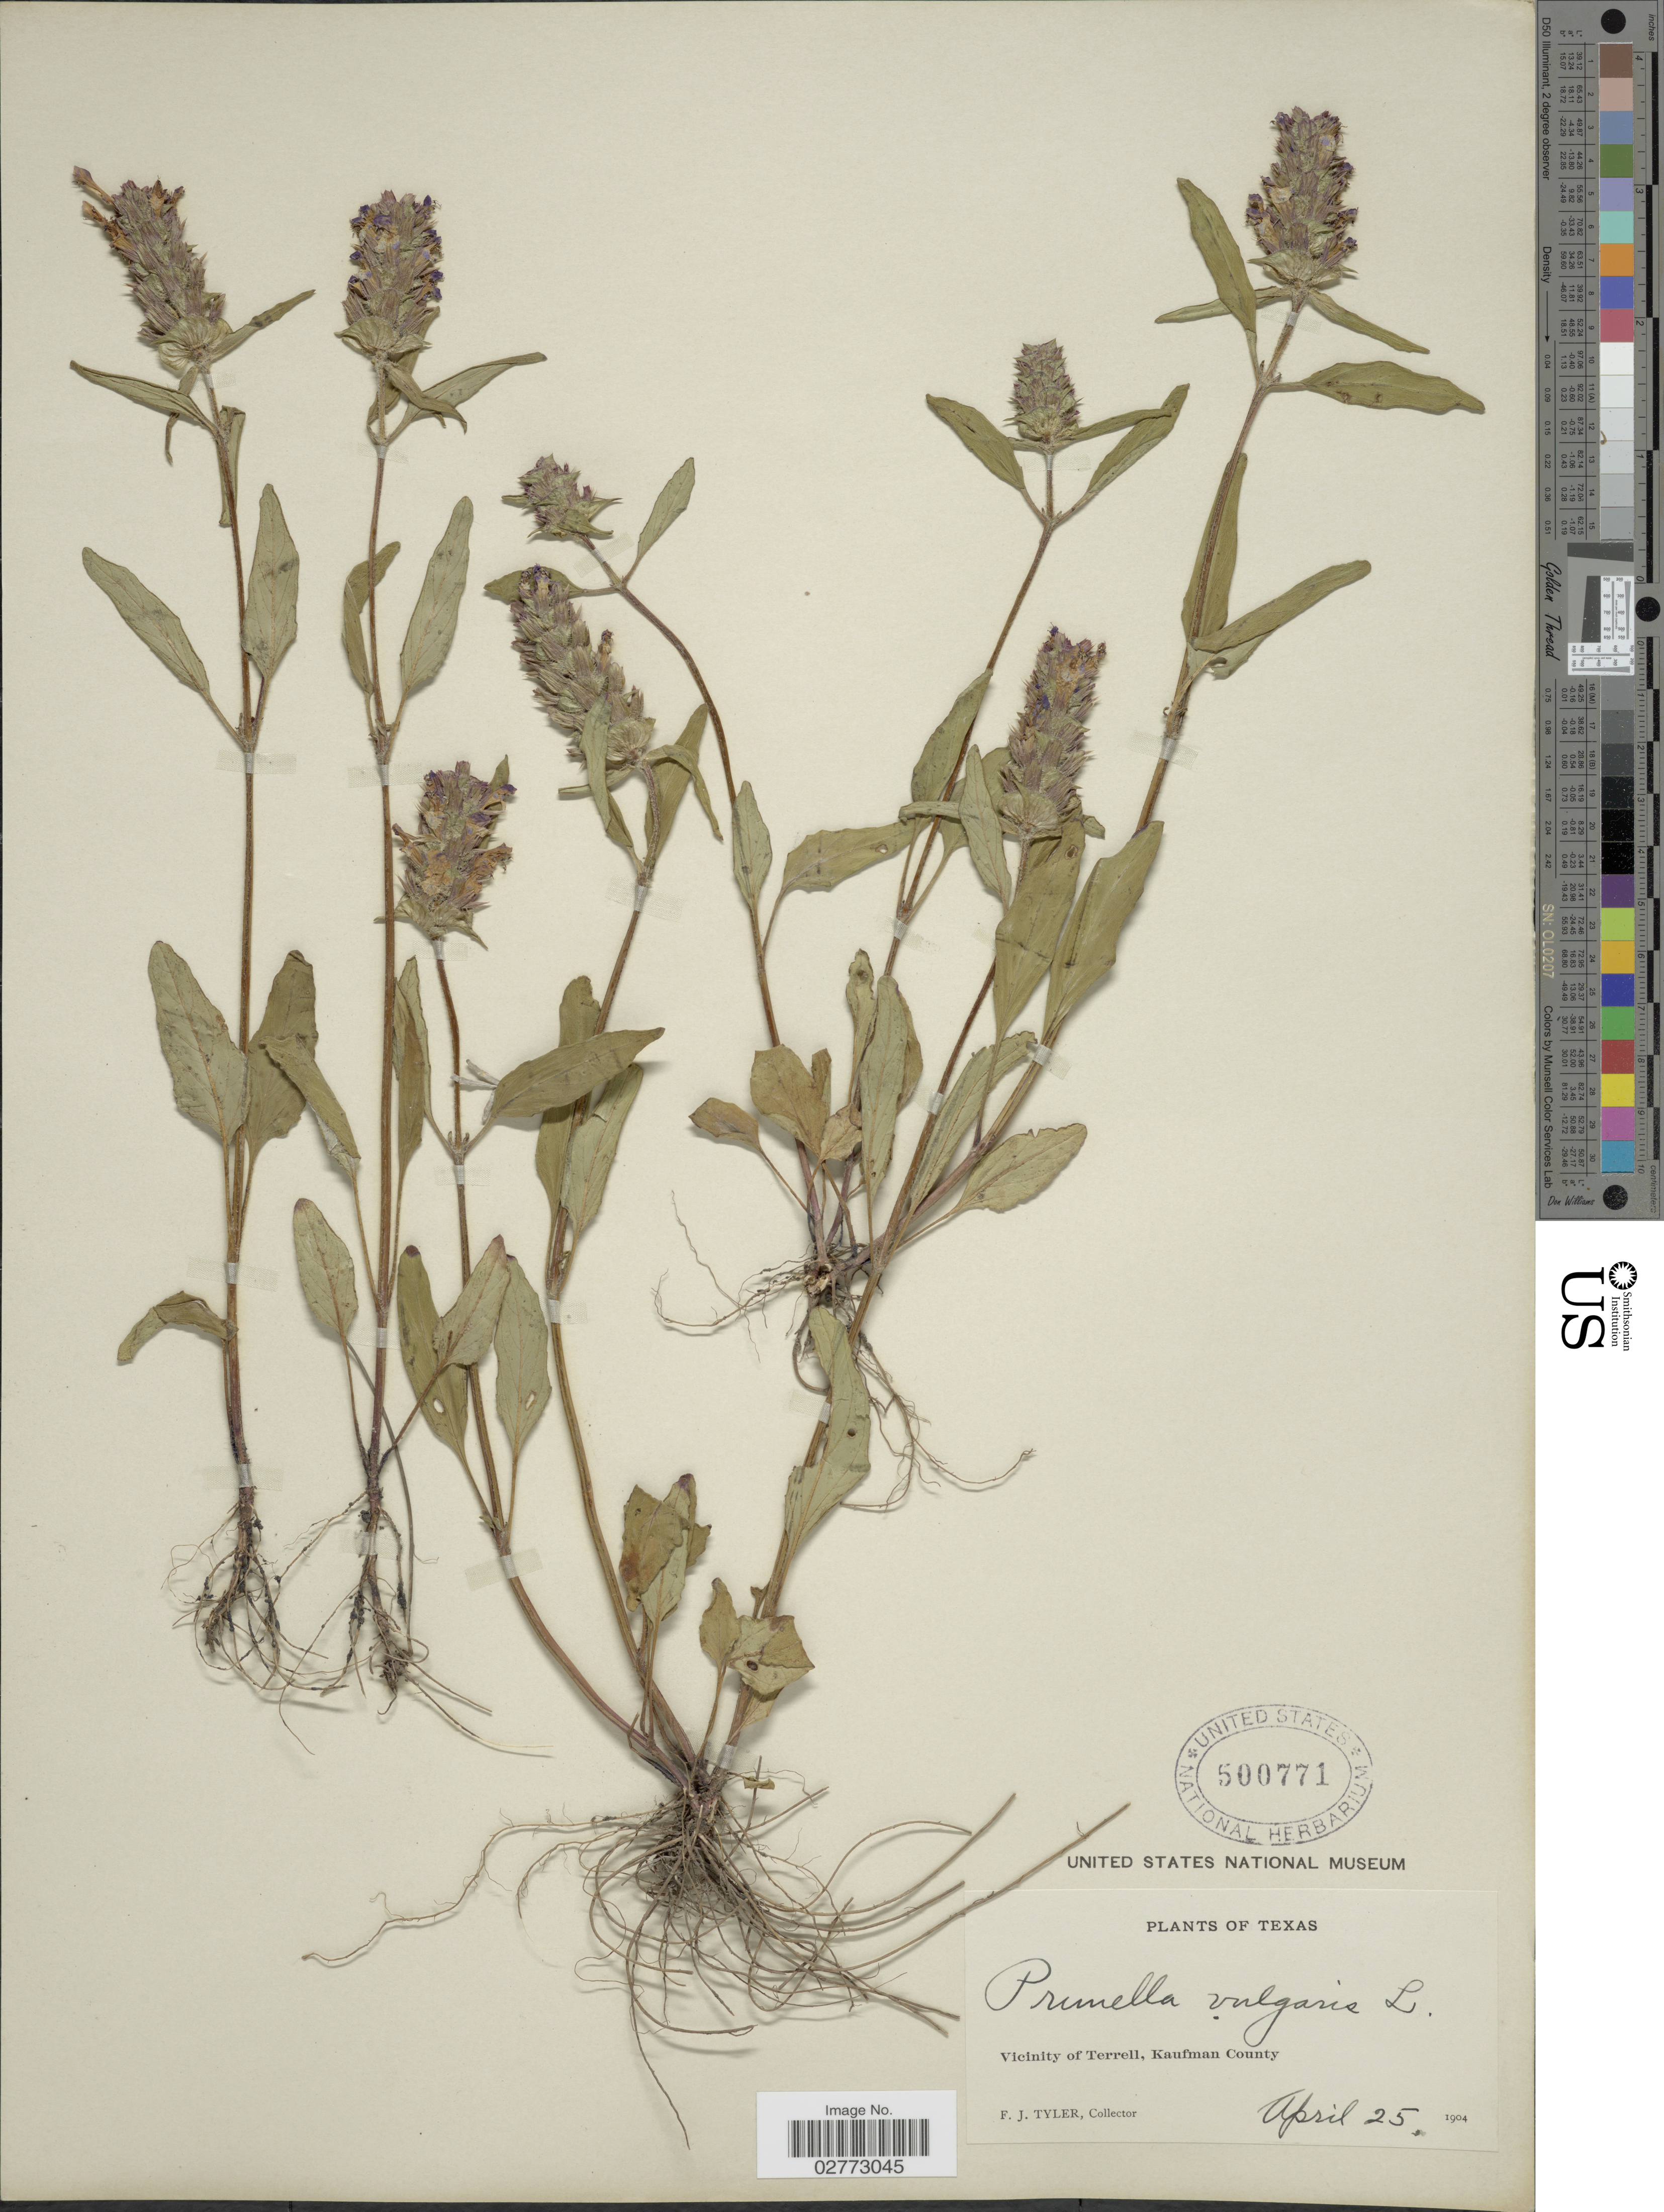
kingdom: Plantae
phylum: Tracheophyta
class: Magnoliopsida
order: Lamiales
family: Lamiaceae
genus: Prunella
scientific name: Prunella vulgaris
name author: L.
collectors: F. Tyler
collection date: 1904-04-25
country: United States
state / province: Texas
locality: Vicinity of Terrell, Kaufman County.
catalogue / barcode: US 500771